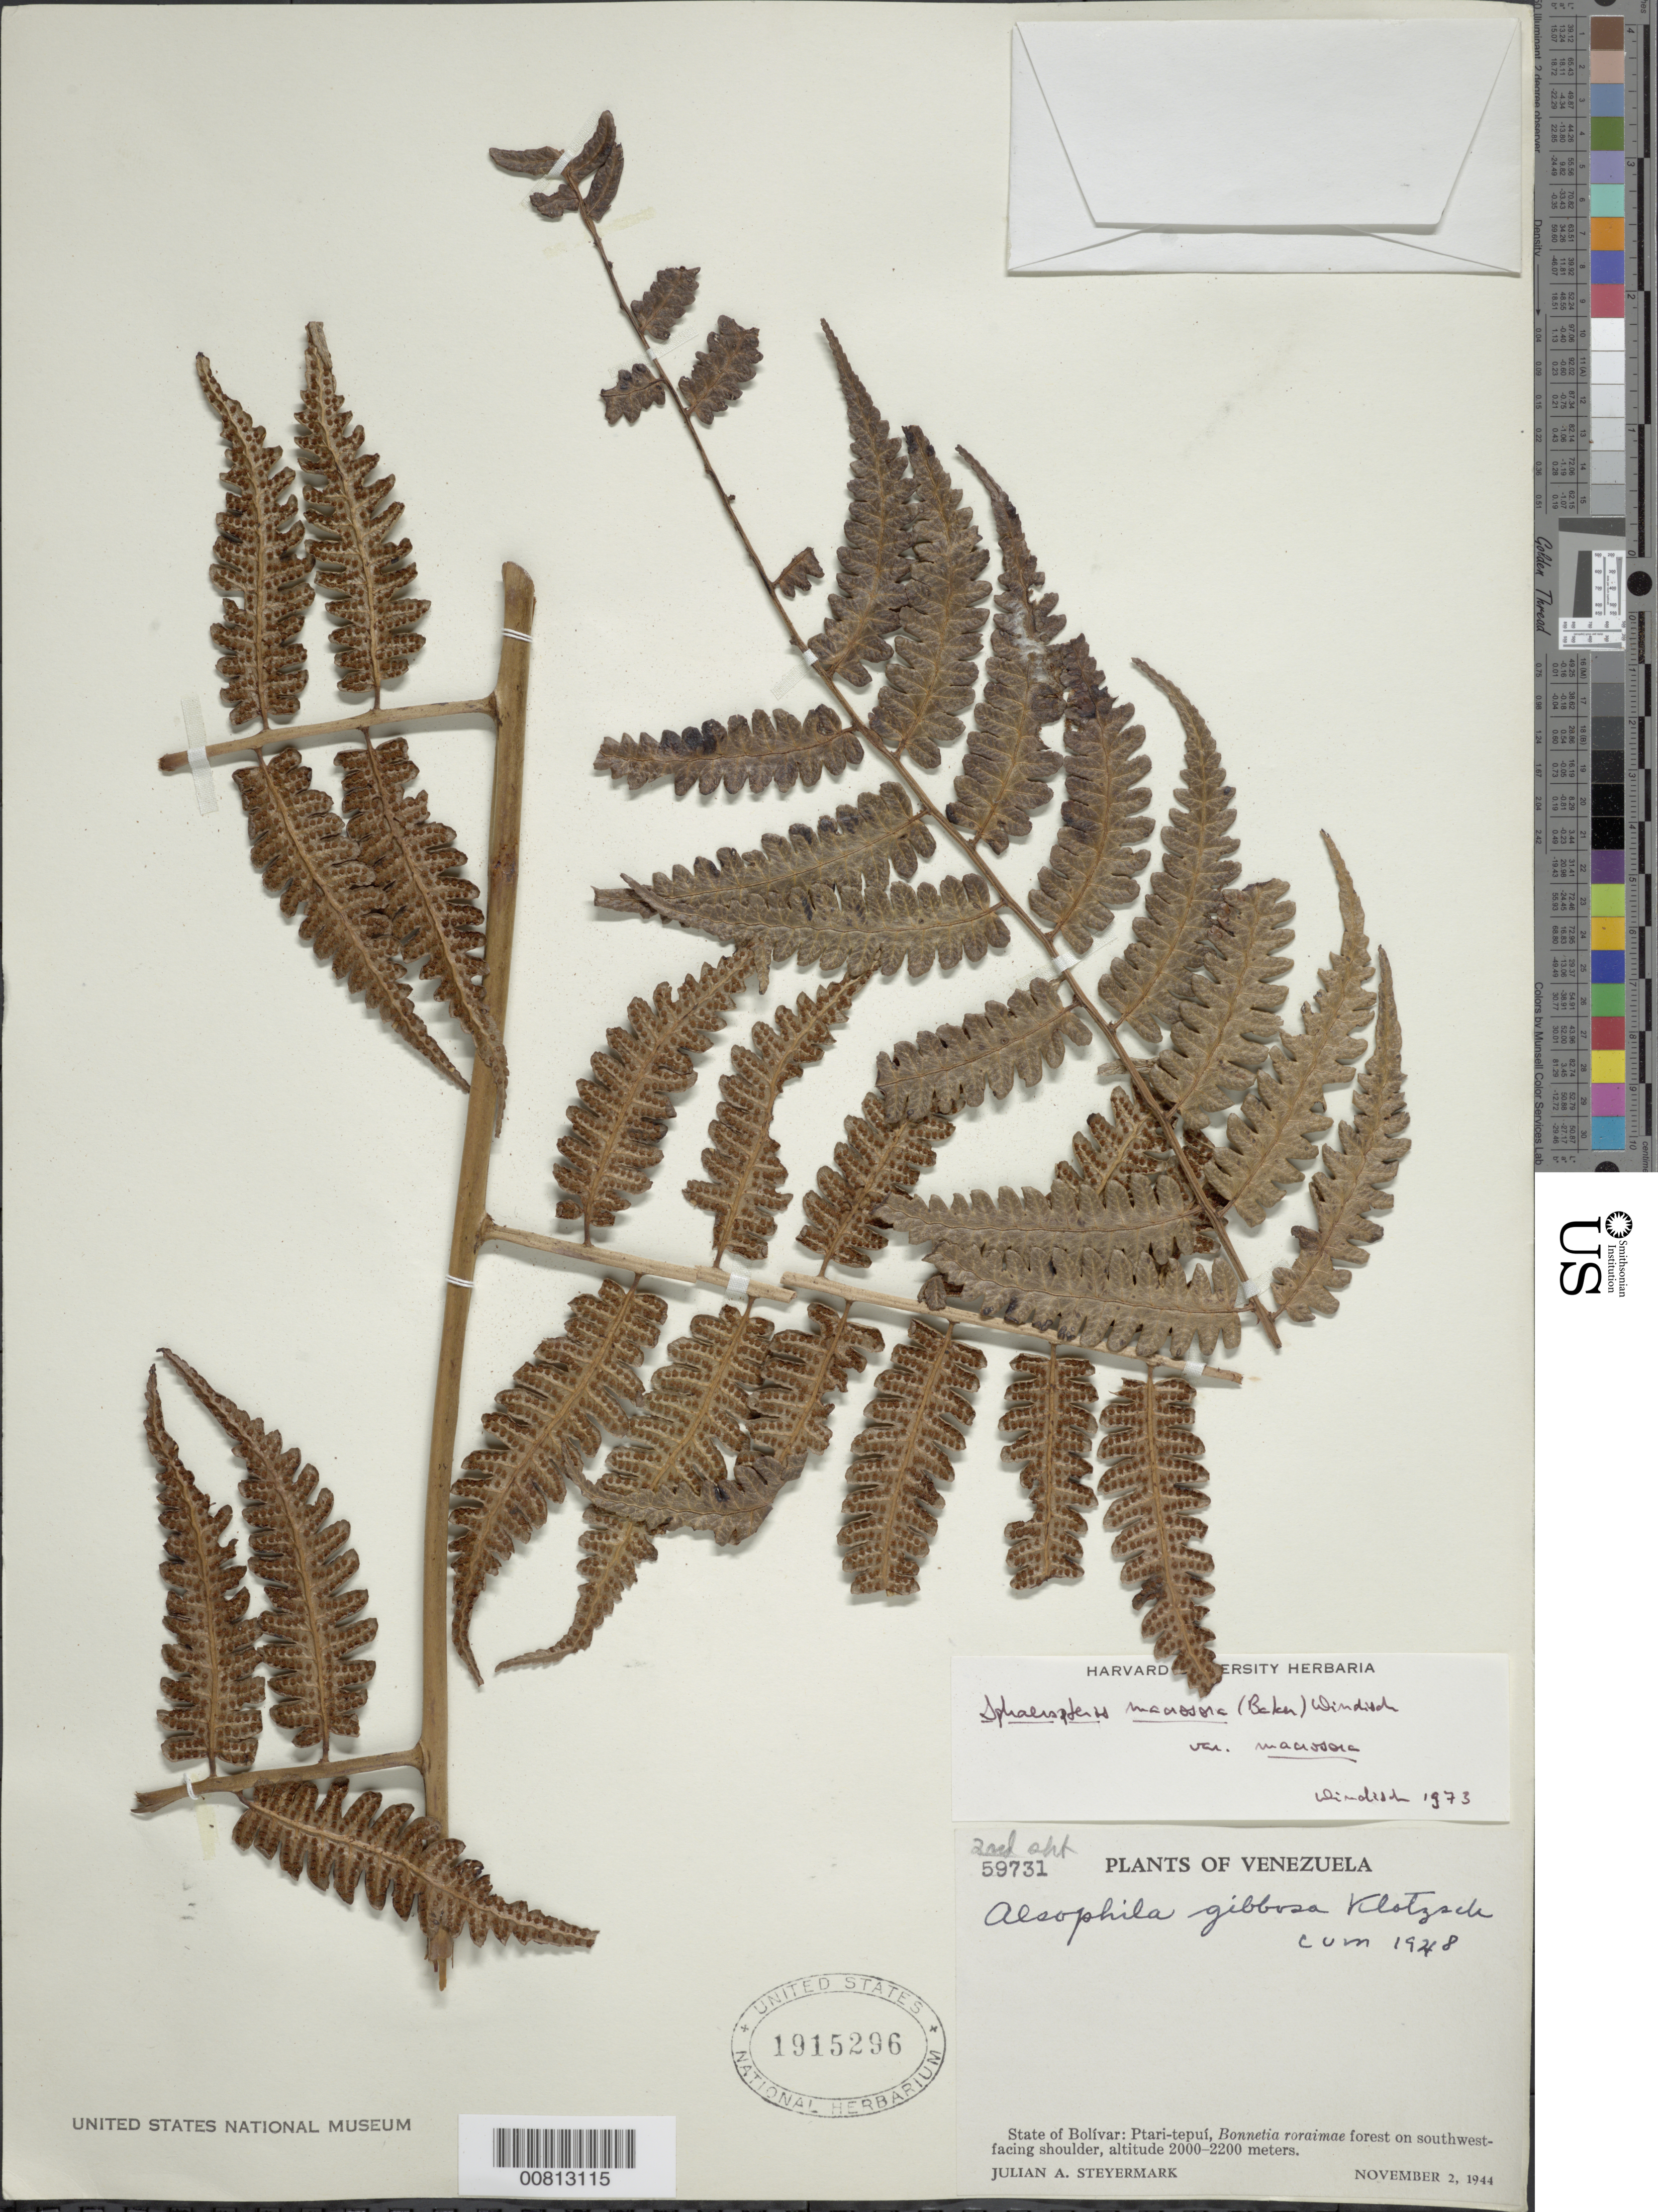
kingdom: Plantae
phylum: Tracheophyta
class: Polypodiopsida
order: Cyatheales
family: Cyatheaceae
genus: Cyathea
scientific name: Cyathea macrosora var. macrosora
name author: (Baker) Domin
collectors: J. Steyermark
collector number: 59731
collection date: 1944-11-02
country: Venezuela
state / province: Bolivar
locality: Ptari-tepui, Bonnetia roraimae forest on southwest facing shoulder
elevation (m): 2000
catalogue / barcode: US 1915296